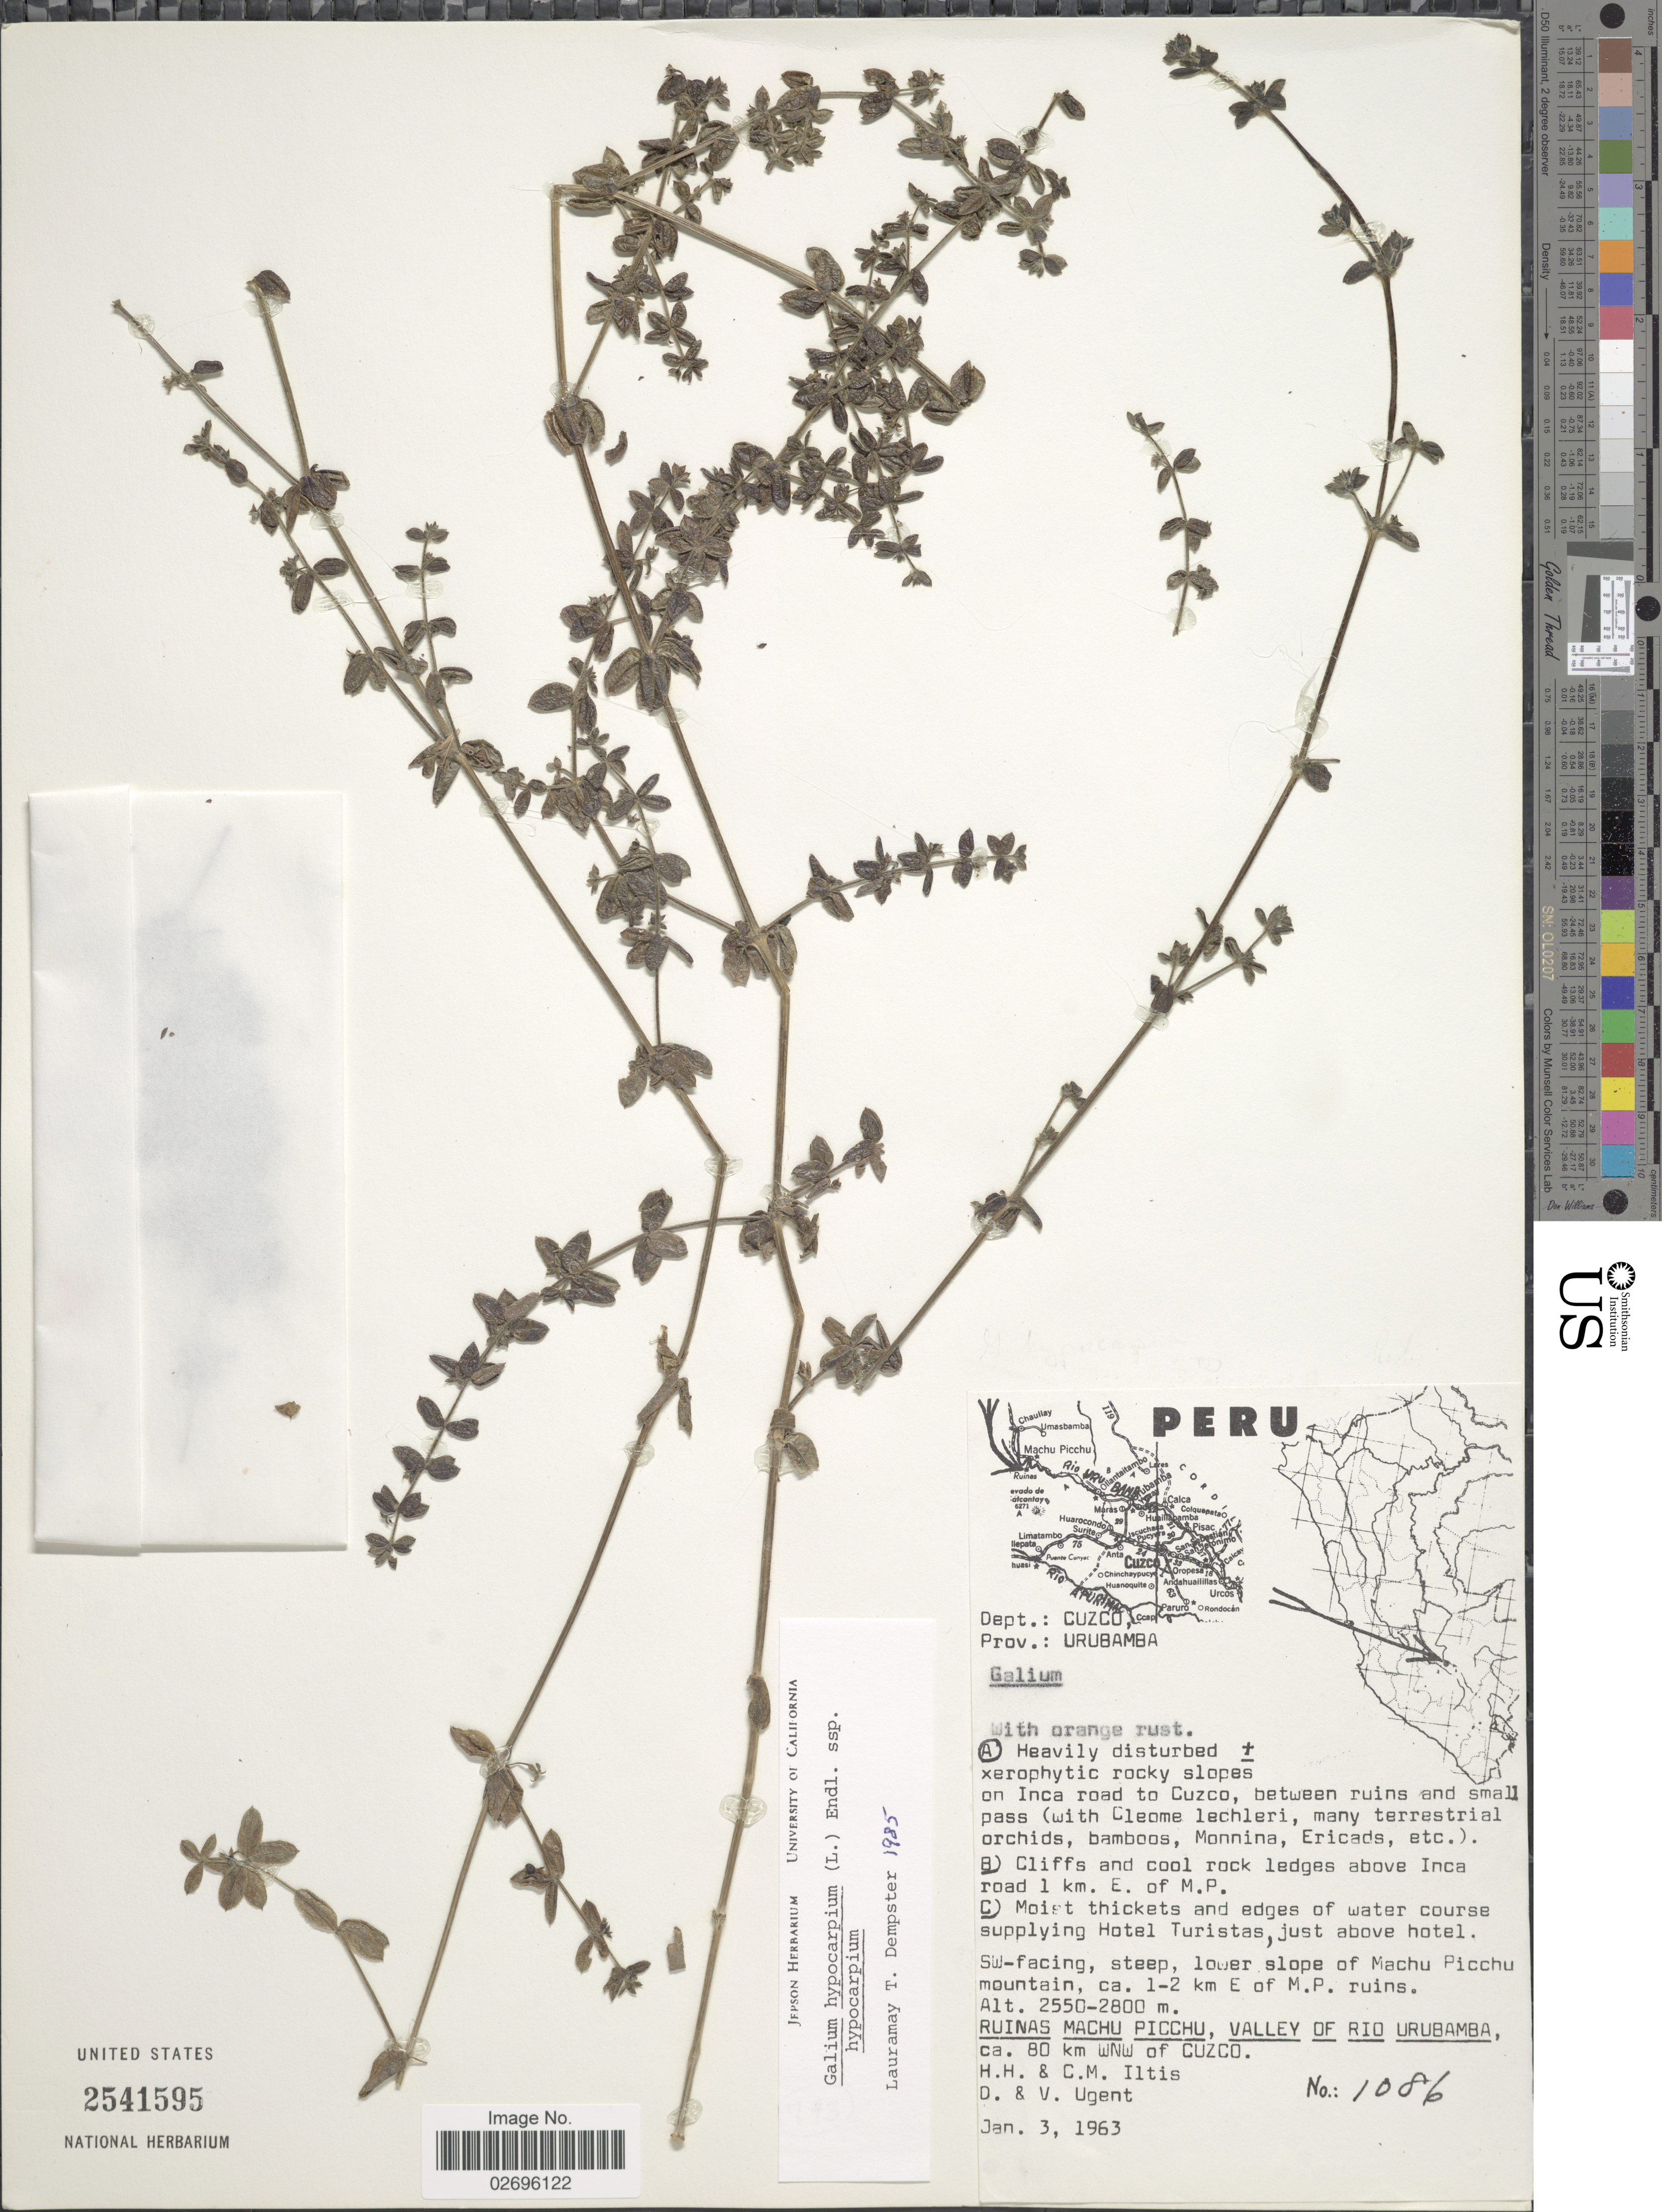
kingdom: Plantae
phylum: Tracheophyta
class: Magnoliopsida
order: Gentianales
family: Rubiaceae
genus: Galium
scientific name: Galium hypocarpium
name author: (L.) Endl. ex Griseb.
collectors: H. H. Iltis, C. M Iltis, D. Ugent & V. Ugent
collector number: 1086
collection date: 1963-01-03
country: Peru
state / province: Cusco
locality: Dept.: Cuzco. Prov.: Urubamba. On Inca road to Cuzco, between ruins and small pass. SW-facing, ca. 1-2 km E of M.P. ruins. Ruinas Machu Picchu, Valley of Rio Urubamba, ca. 80 km WNW of Cuzco.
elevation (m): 2550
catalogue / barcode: US 2541595